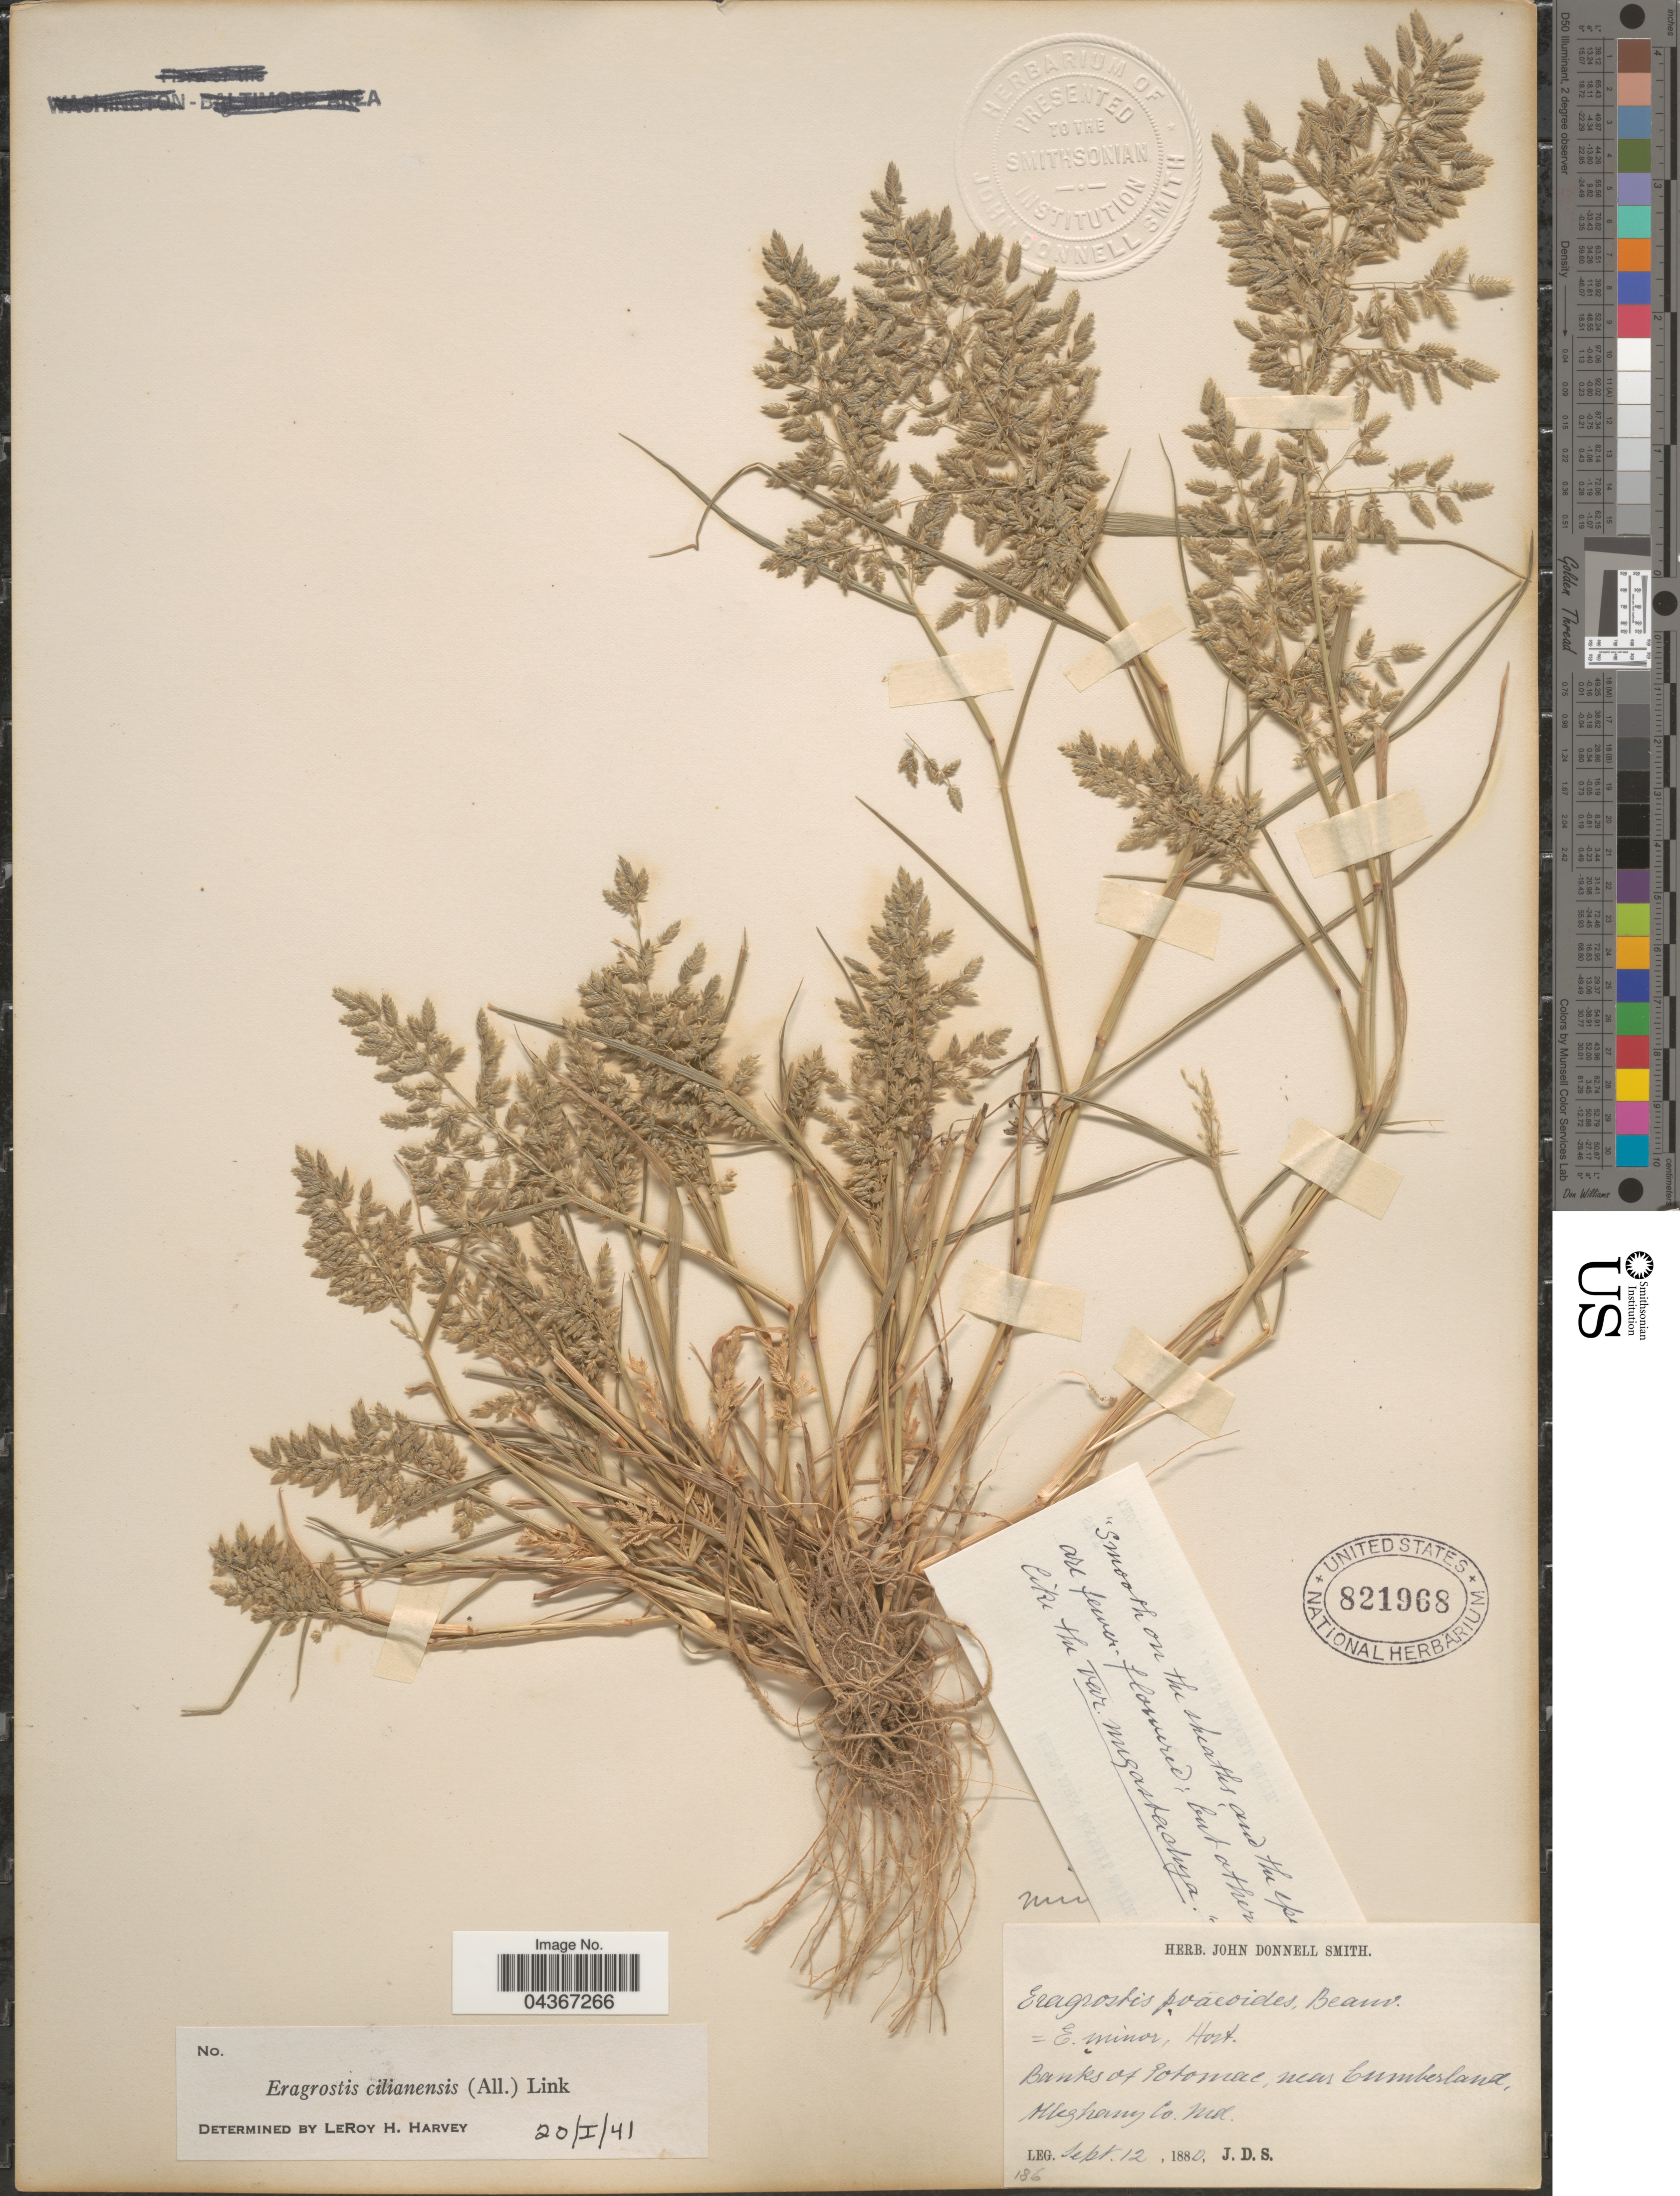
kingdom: Plantae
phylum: Tracheophyta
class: Liliopsida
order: Poales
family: Poaceae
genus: Eragrostis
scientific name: Eragrostis cilianensis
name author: (Bellardi) Vignolo ex Janch.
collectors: J. Donnell Smith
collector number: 186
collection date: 1880-09-12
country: United States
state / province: Maryland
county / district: Allegany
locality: Banks of Potomac, near Cumberland, Alleghany Co.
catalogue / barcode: US 821968